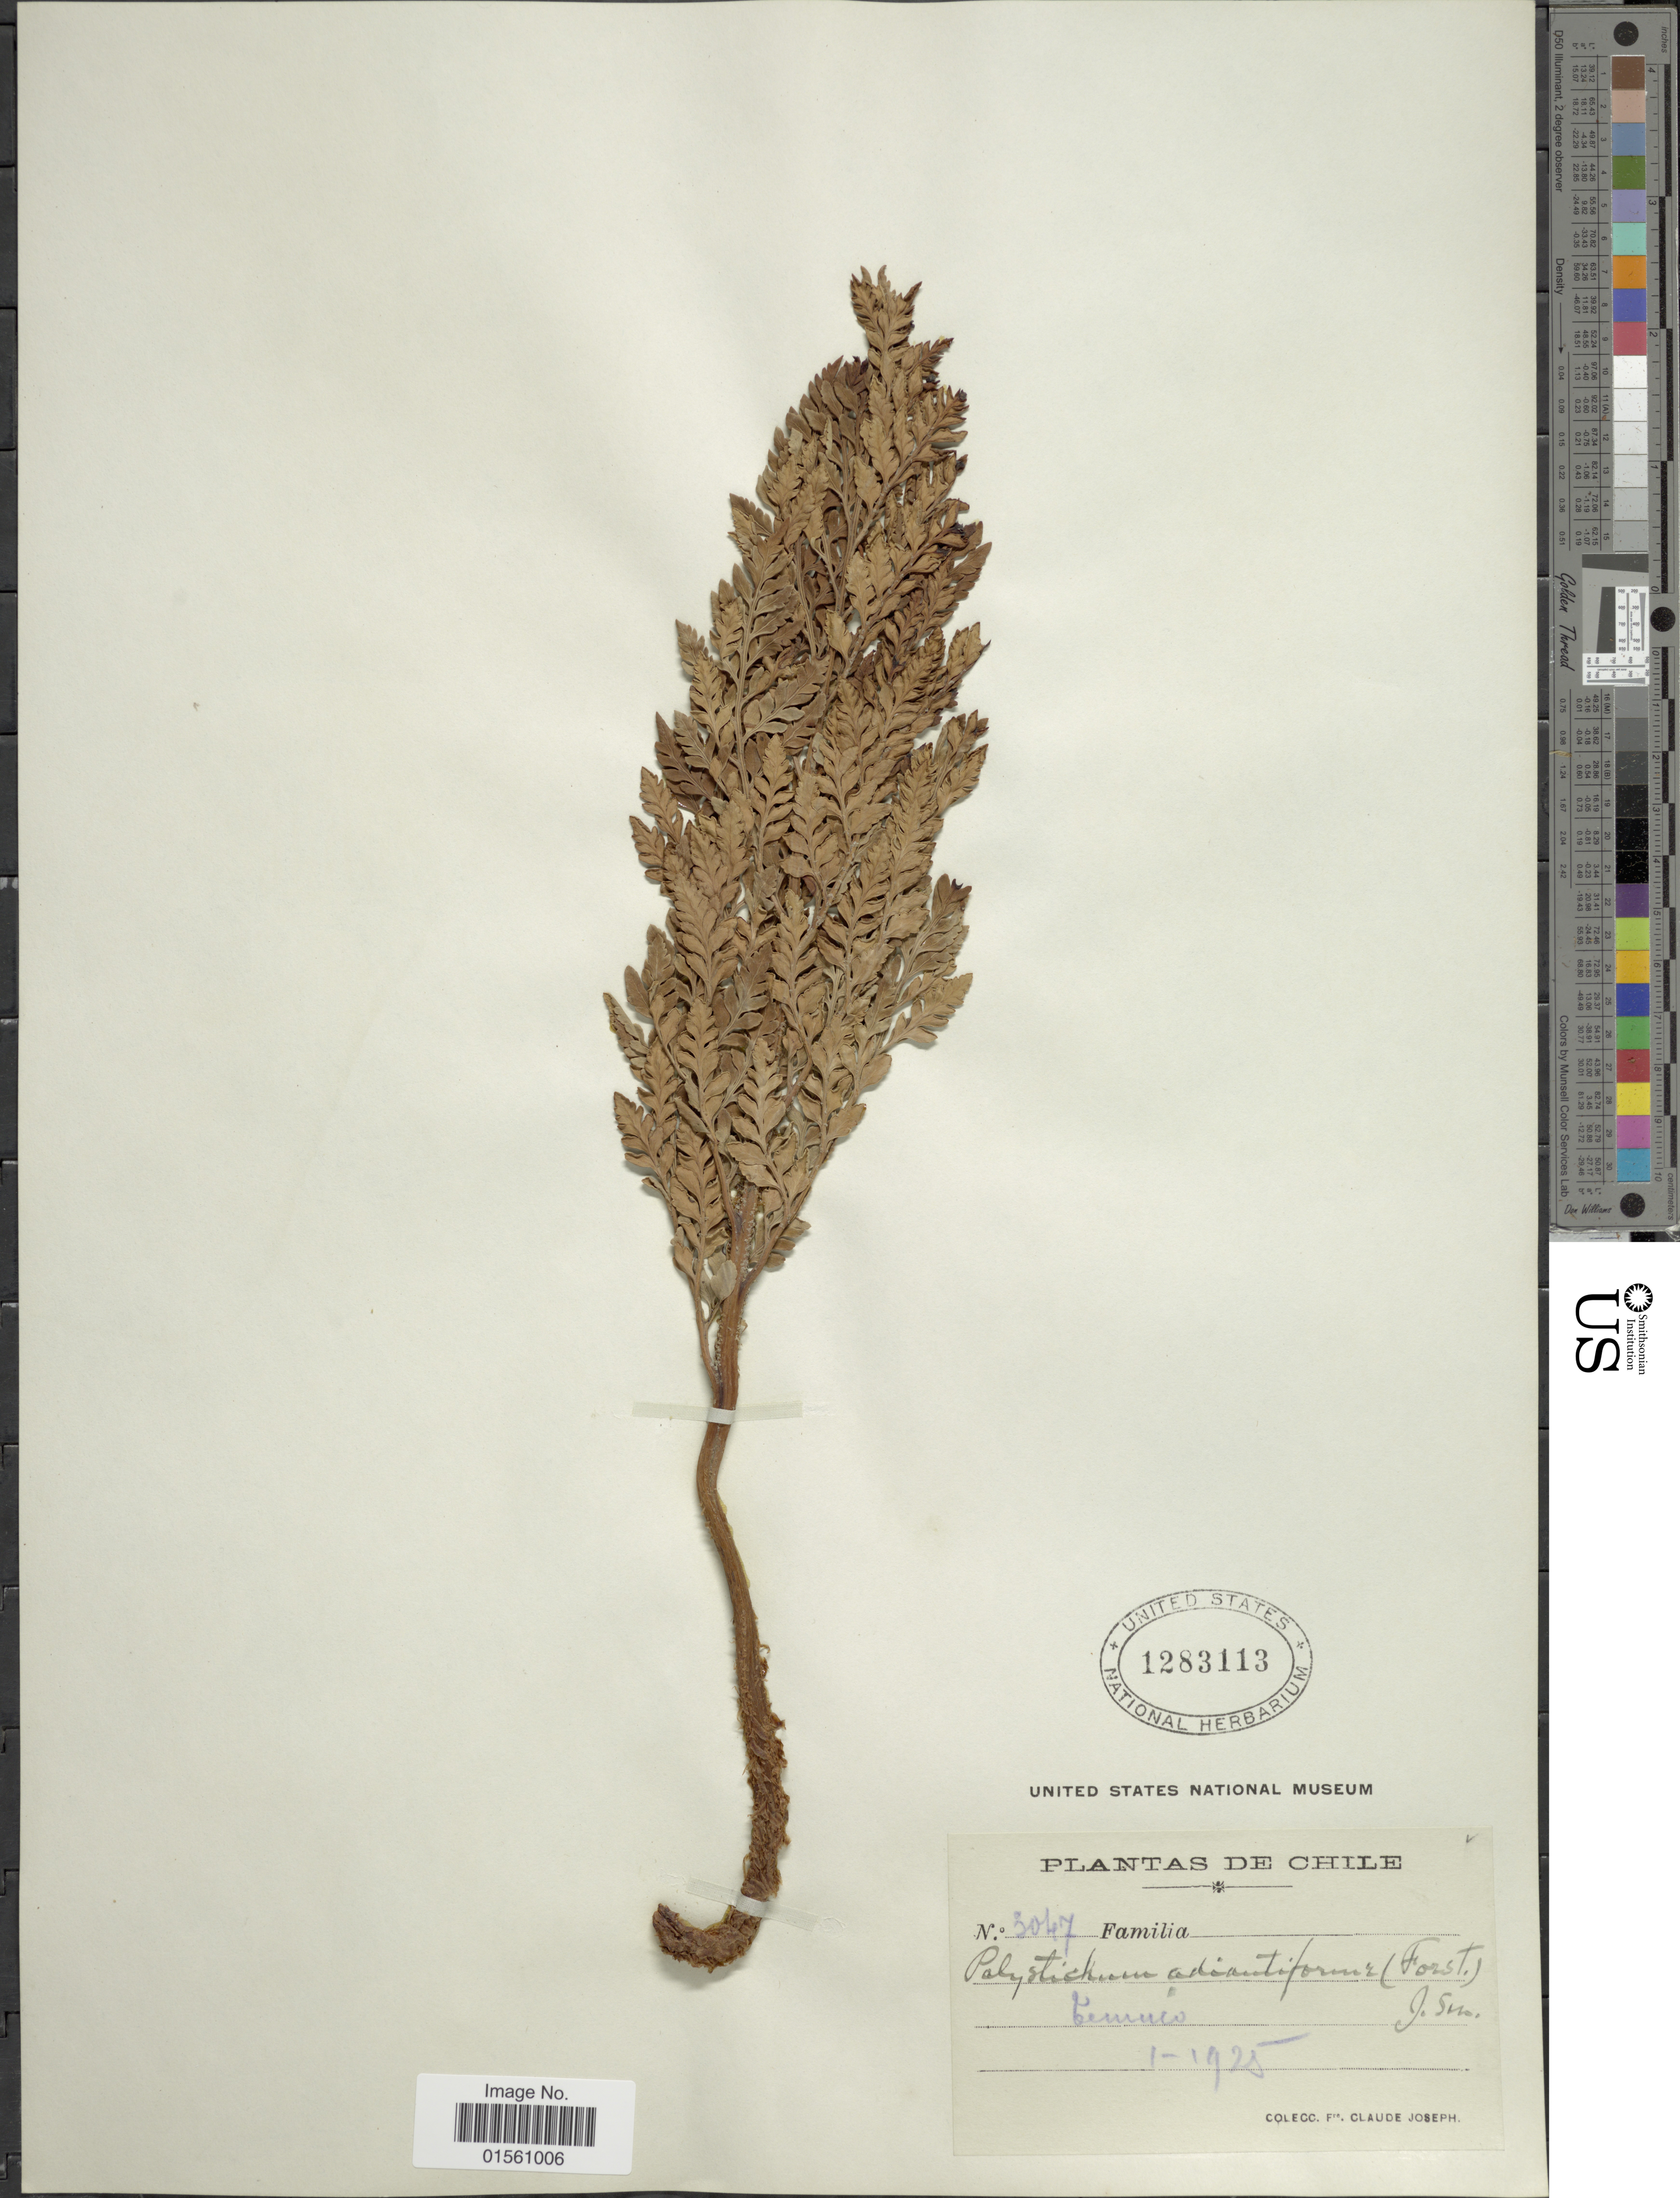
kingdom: Plantae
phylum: Tracheophyta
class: Polypodiopsida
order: Polypodiales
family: Dryopteridaceae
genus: Rumohra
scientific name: Rumohra adiantiformis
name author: (G. Forst.) Ching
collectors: Bro. Claude-Joseph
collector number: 3047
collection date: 1925-01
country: Chile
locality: Temuco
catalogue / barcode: US 1283113